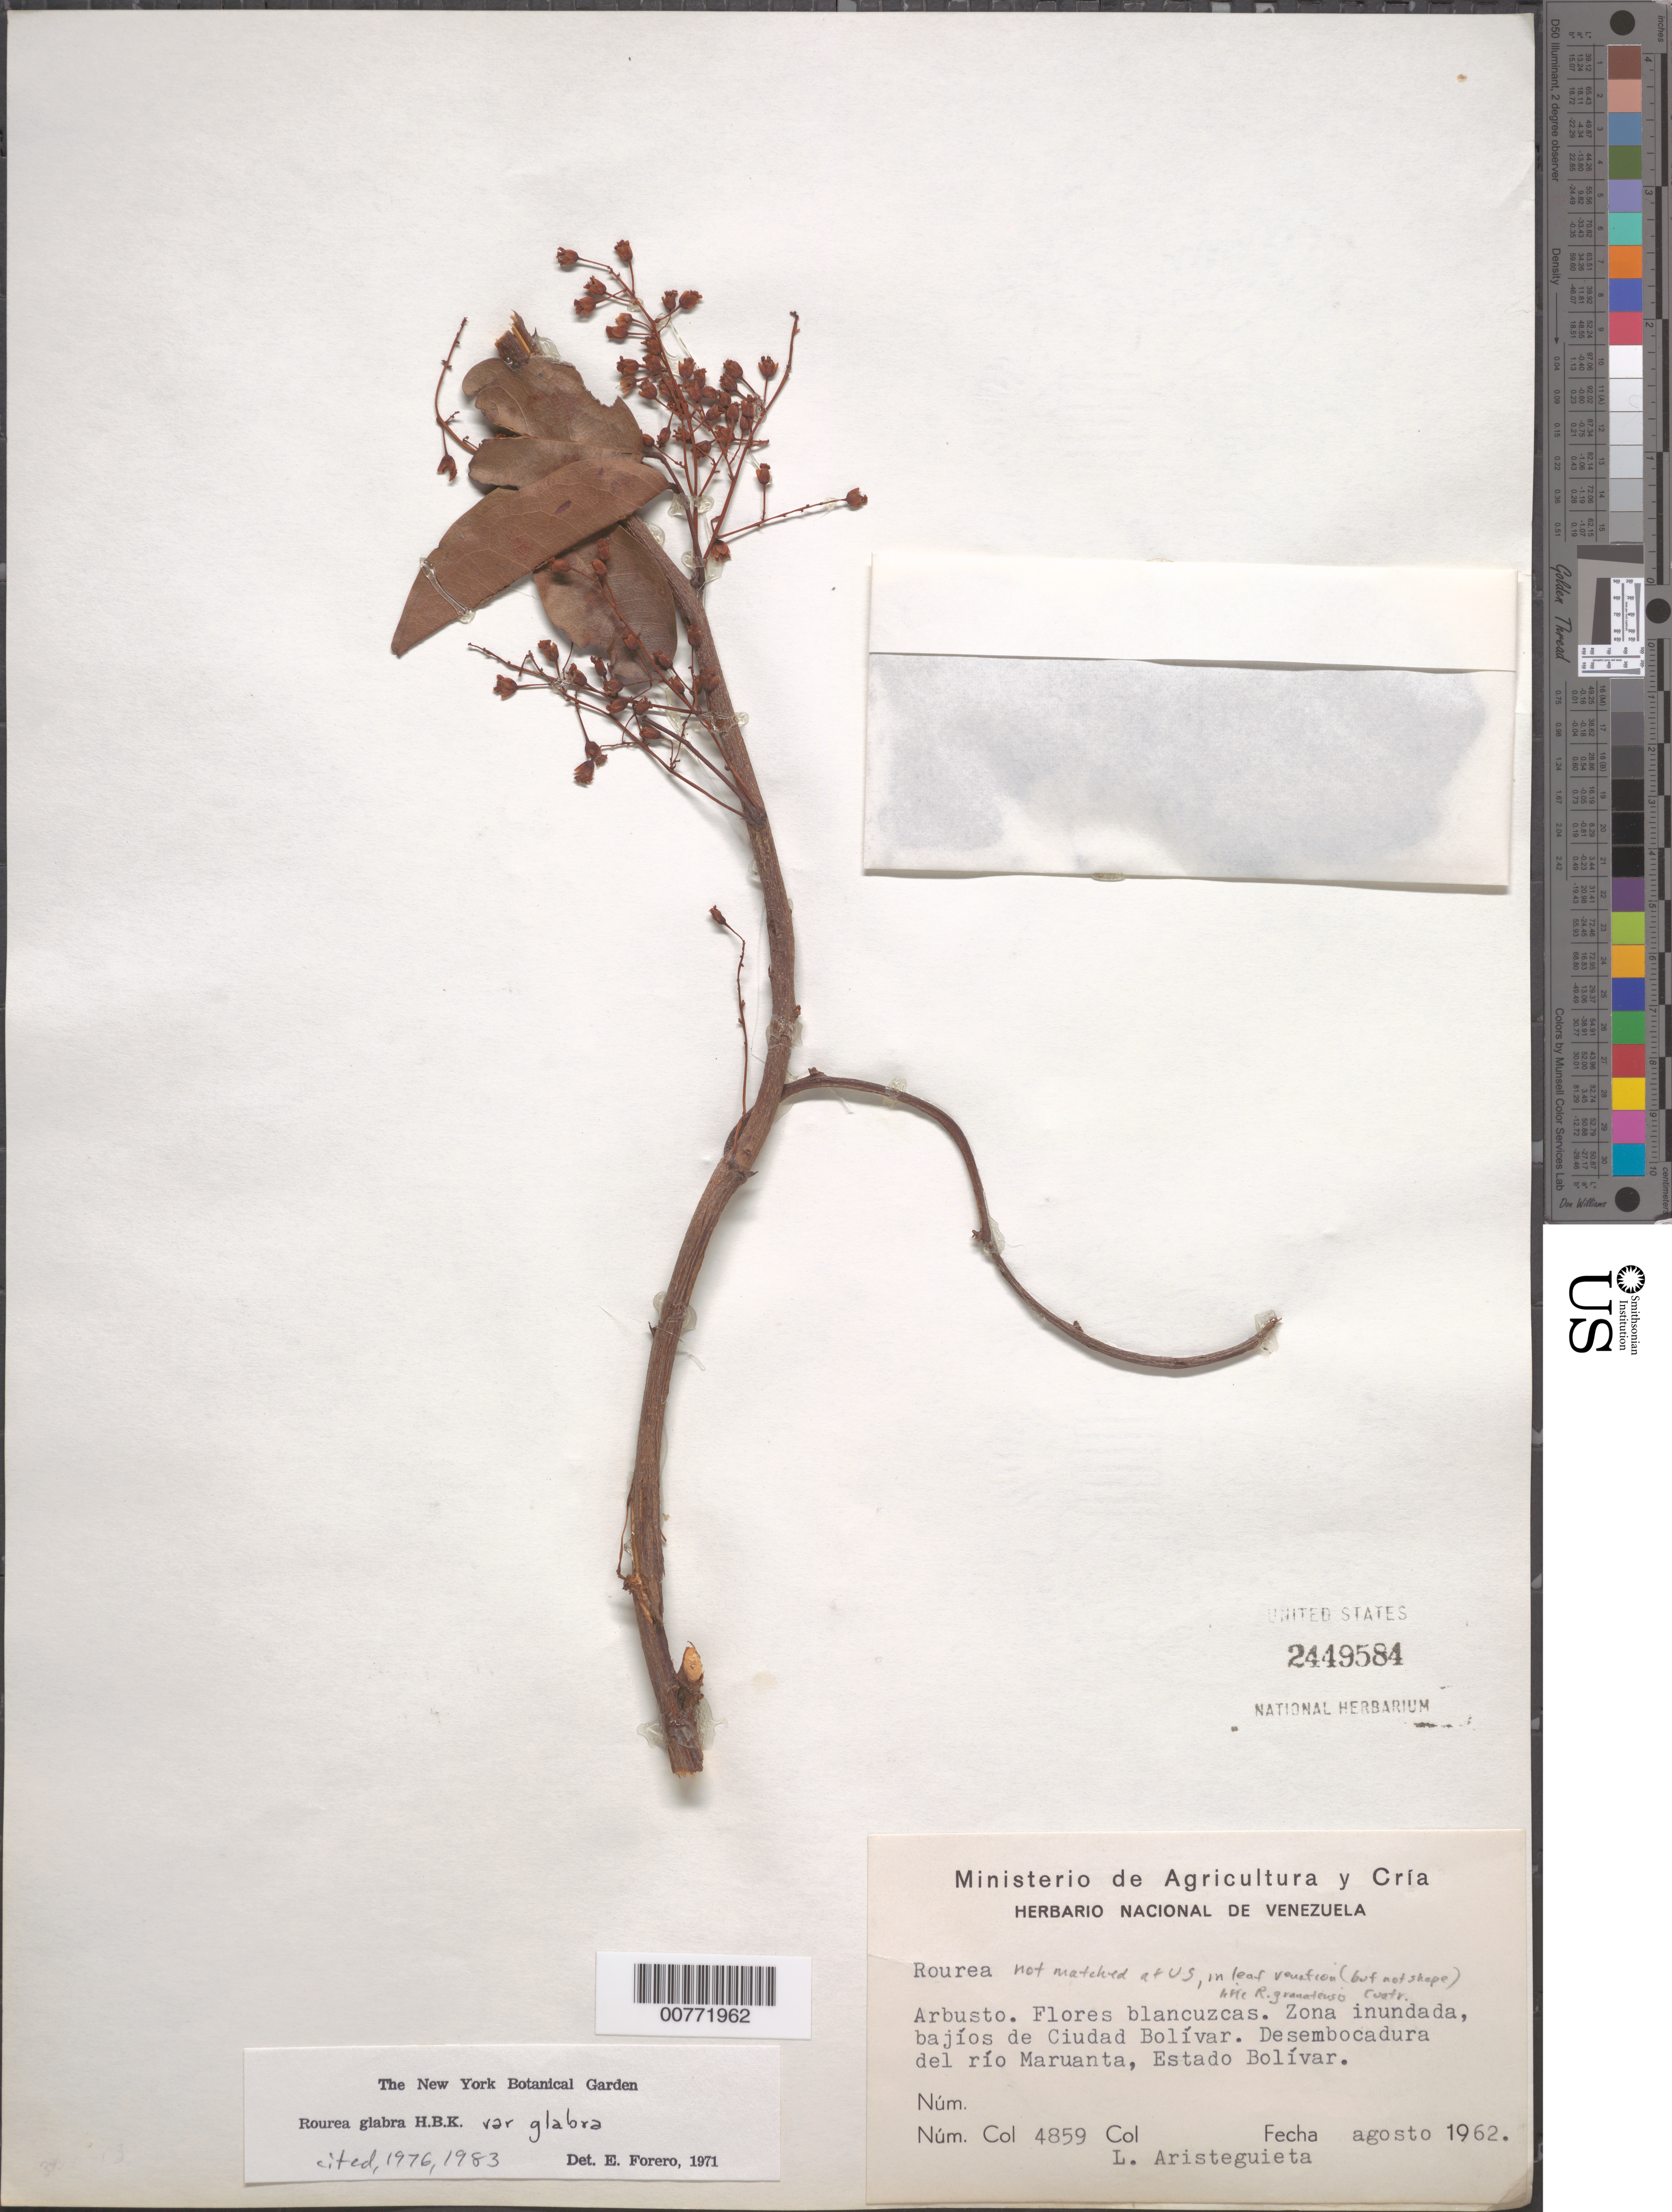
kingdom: Plantae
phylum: Tracheophyta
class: Magnoliopsida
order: Oxalidales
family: Connaraceae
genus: Rourea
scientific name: Rourea glabra var. glabra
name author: Kunth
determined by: Forero, E.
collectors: L. Aristeguieta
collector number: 4859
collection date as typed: Aug-62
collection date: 1962-08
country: Venezuela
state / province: Bolívar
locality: Bajios de Ciudad Bolívar, desembocadura del Río Maruanta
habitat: Desembocadura del río; zona inundada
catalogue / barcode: US 2449584